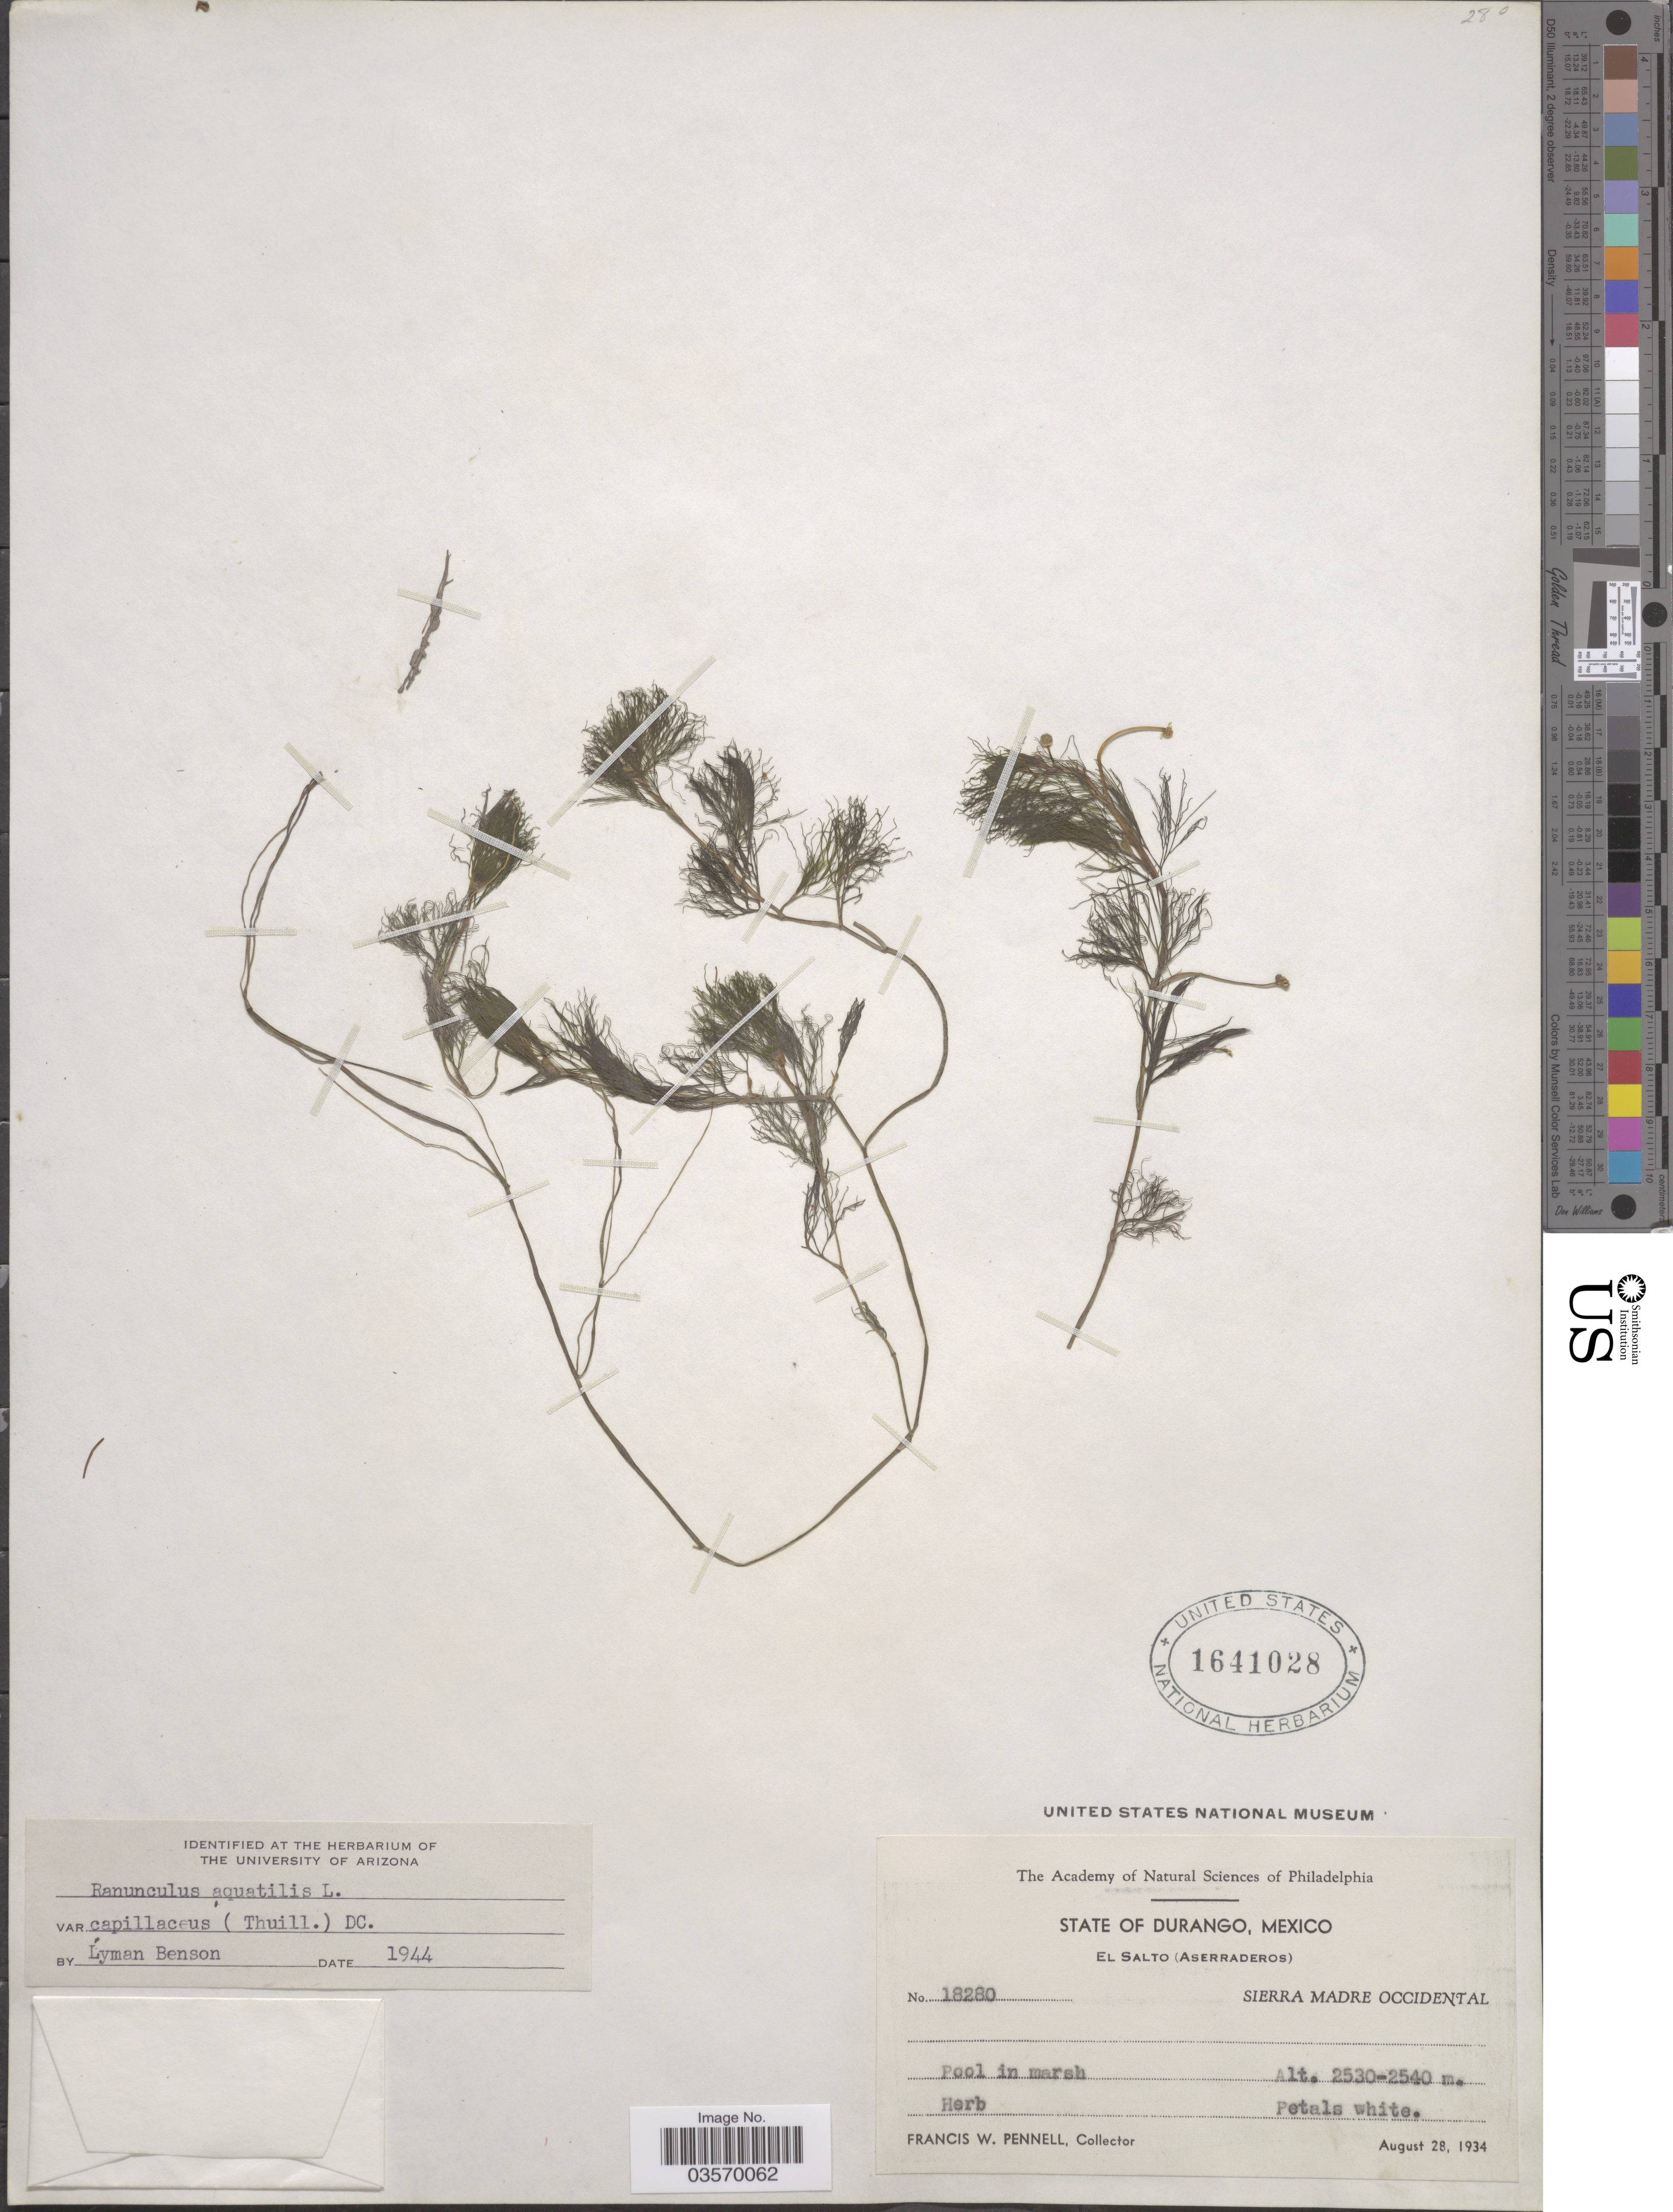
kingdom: Plantae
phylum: Tracheophyta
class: Magnoliopsida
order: Ranunculales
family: Ranunculaceae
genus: Ranunculus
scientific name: Ranunculus aquatilis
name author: L.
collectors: F. W. Pennell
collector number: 18280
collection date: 1934-08-28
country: Mexico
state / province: Durango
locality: El Salto (Aserraderos). Sierra Madre Occidental.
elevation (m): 2530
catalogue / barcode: US 1641028